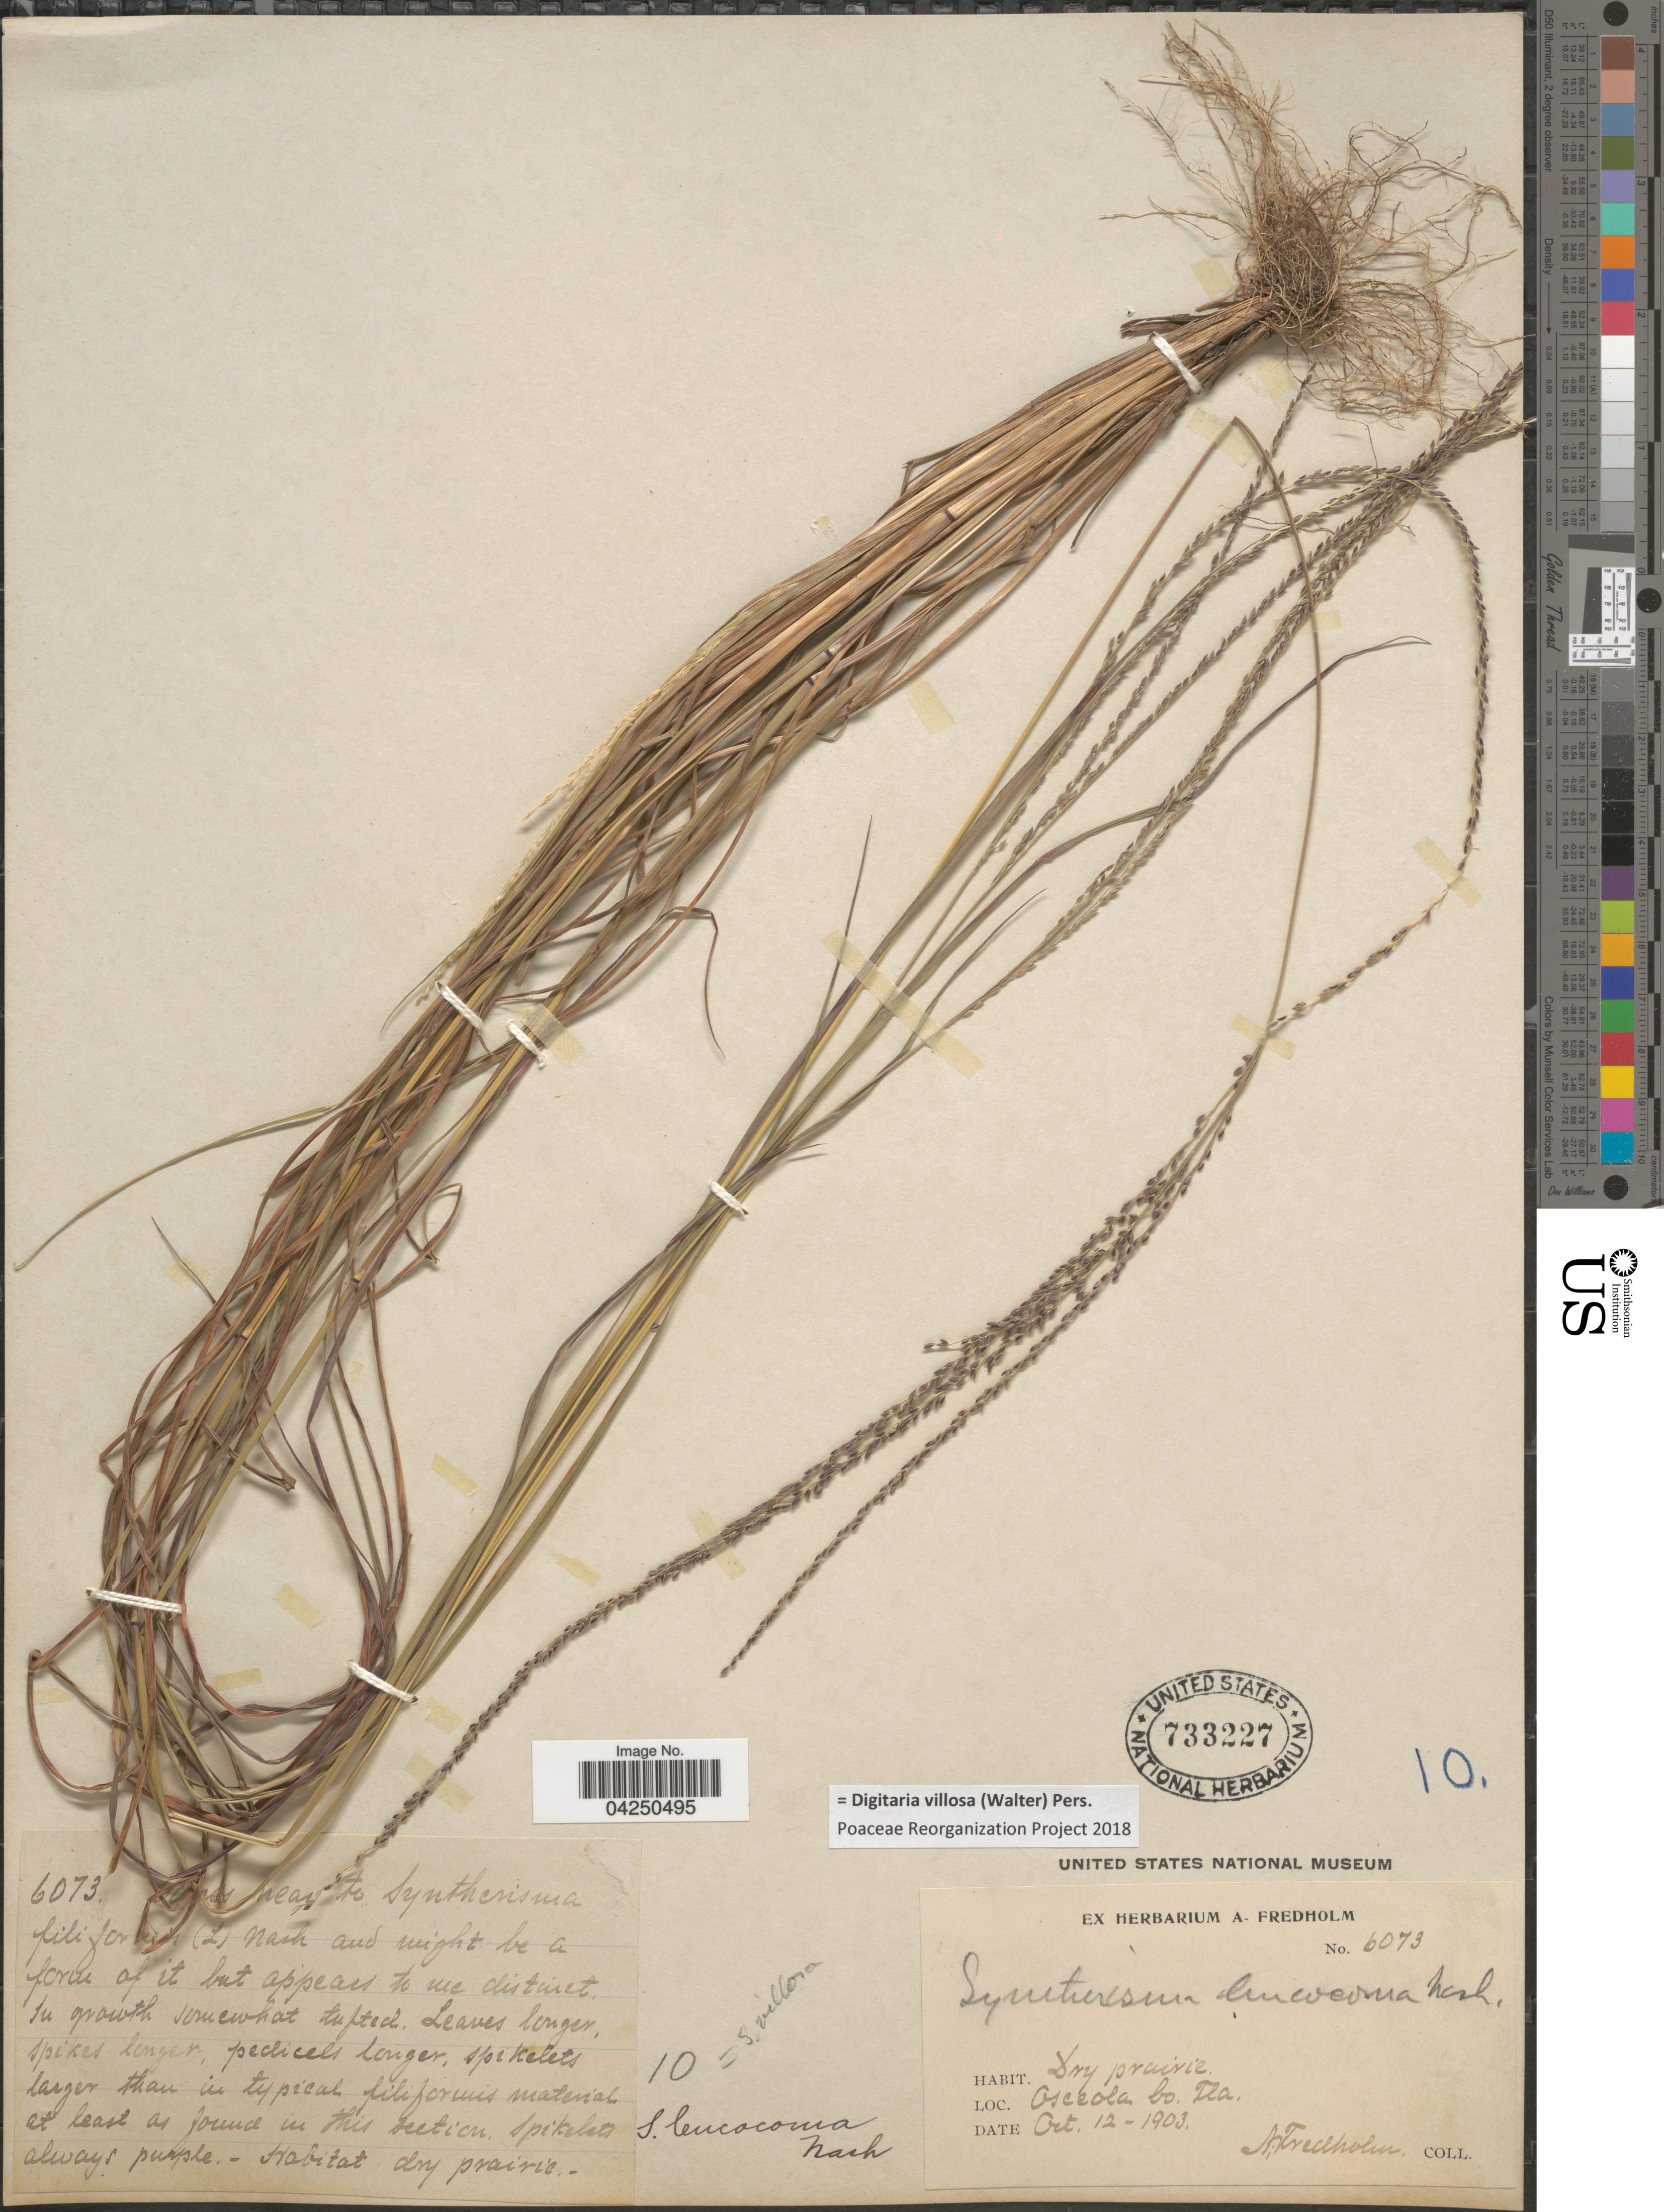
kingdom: Plantae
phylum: Tracheophyta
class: Liliopsida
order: Poales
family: Poaceae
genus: Digitaria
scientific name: Digitaria villosa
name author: (Walter) Pers.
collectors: A. Fredholm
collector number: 6073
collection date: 1903-10-12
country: United States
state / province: Florida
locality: Dry prairie. Osceola Co.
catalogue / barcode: US 733227